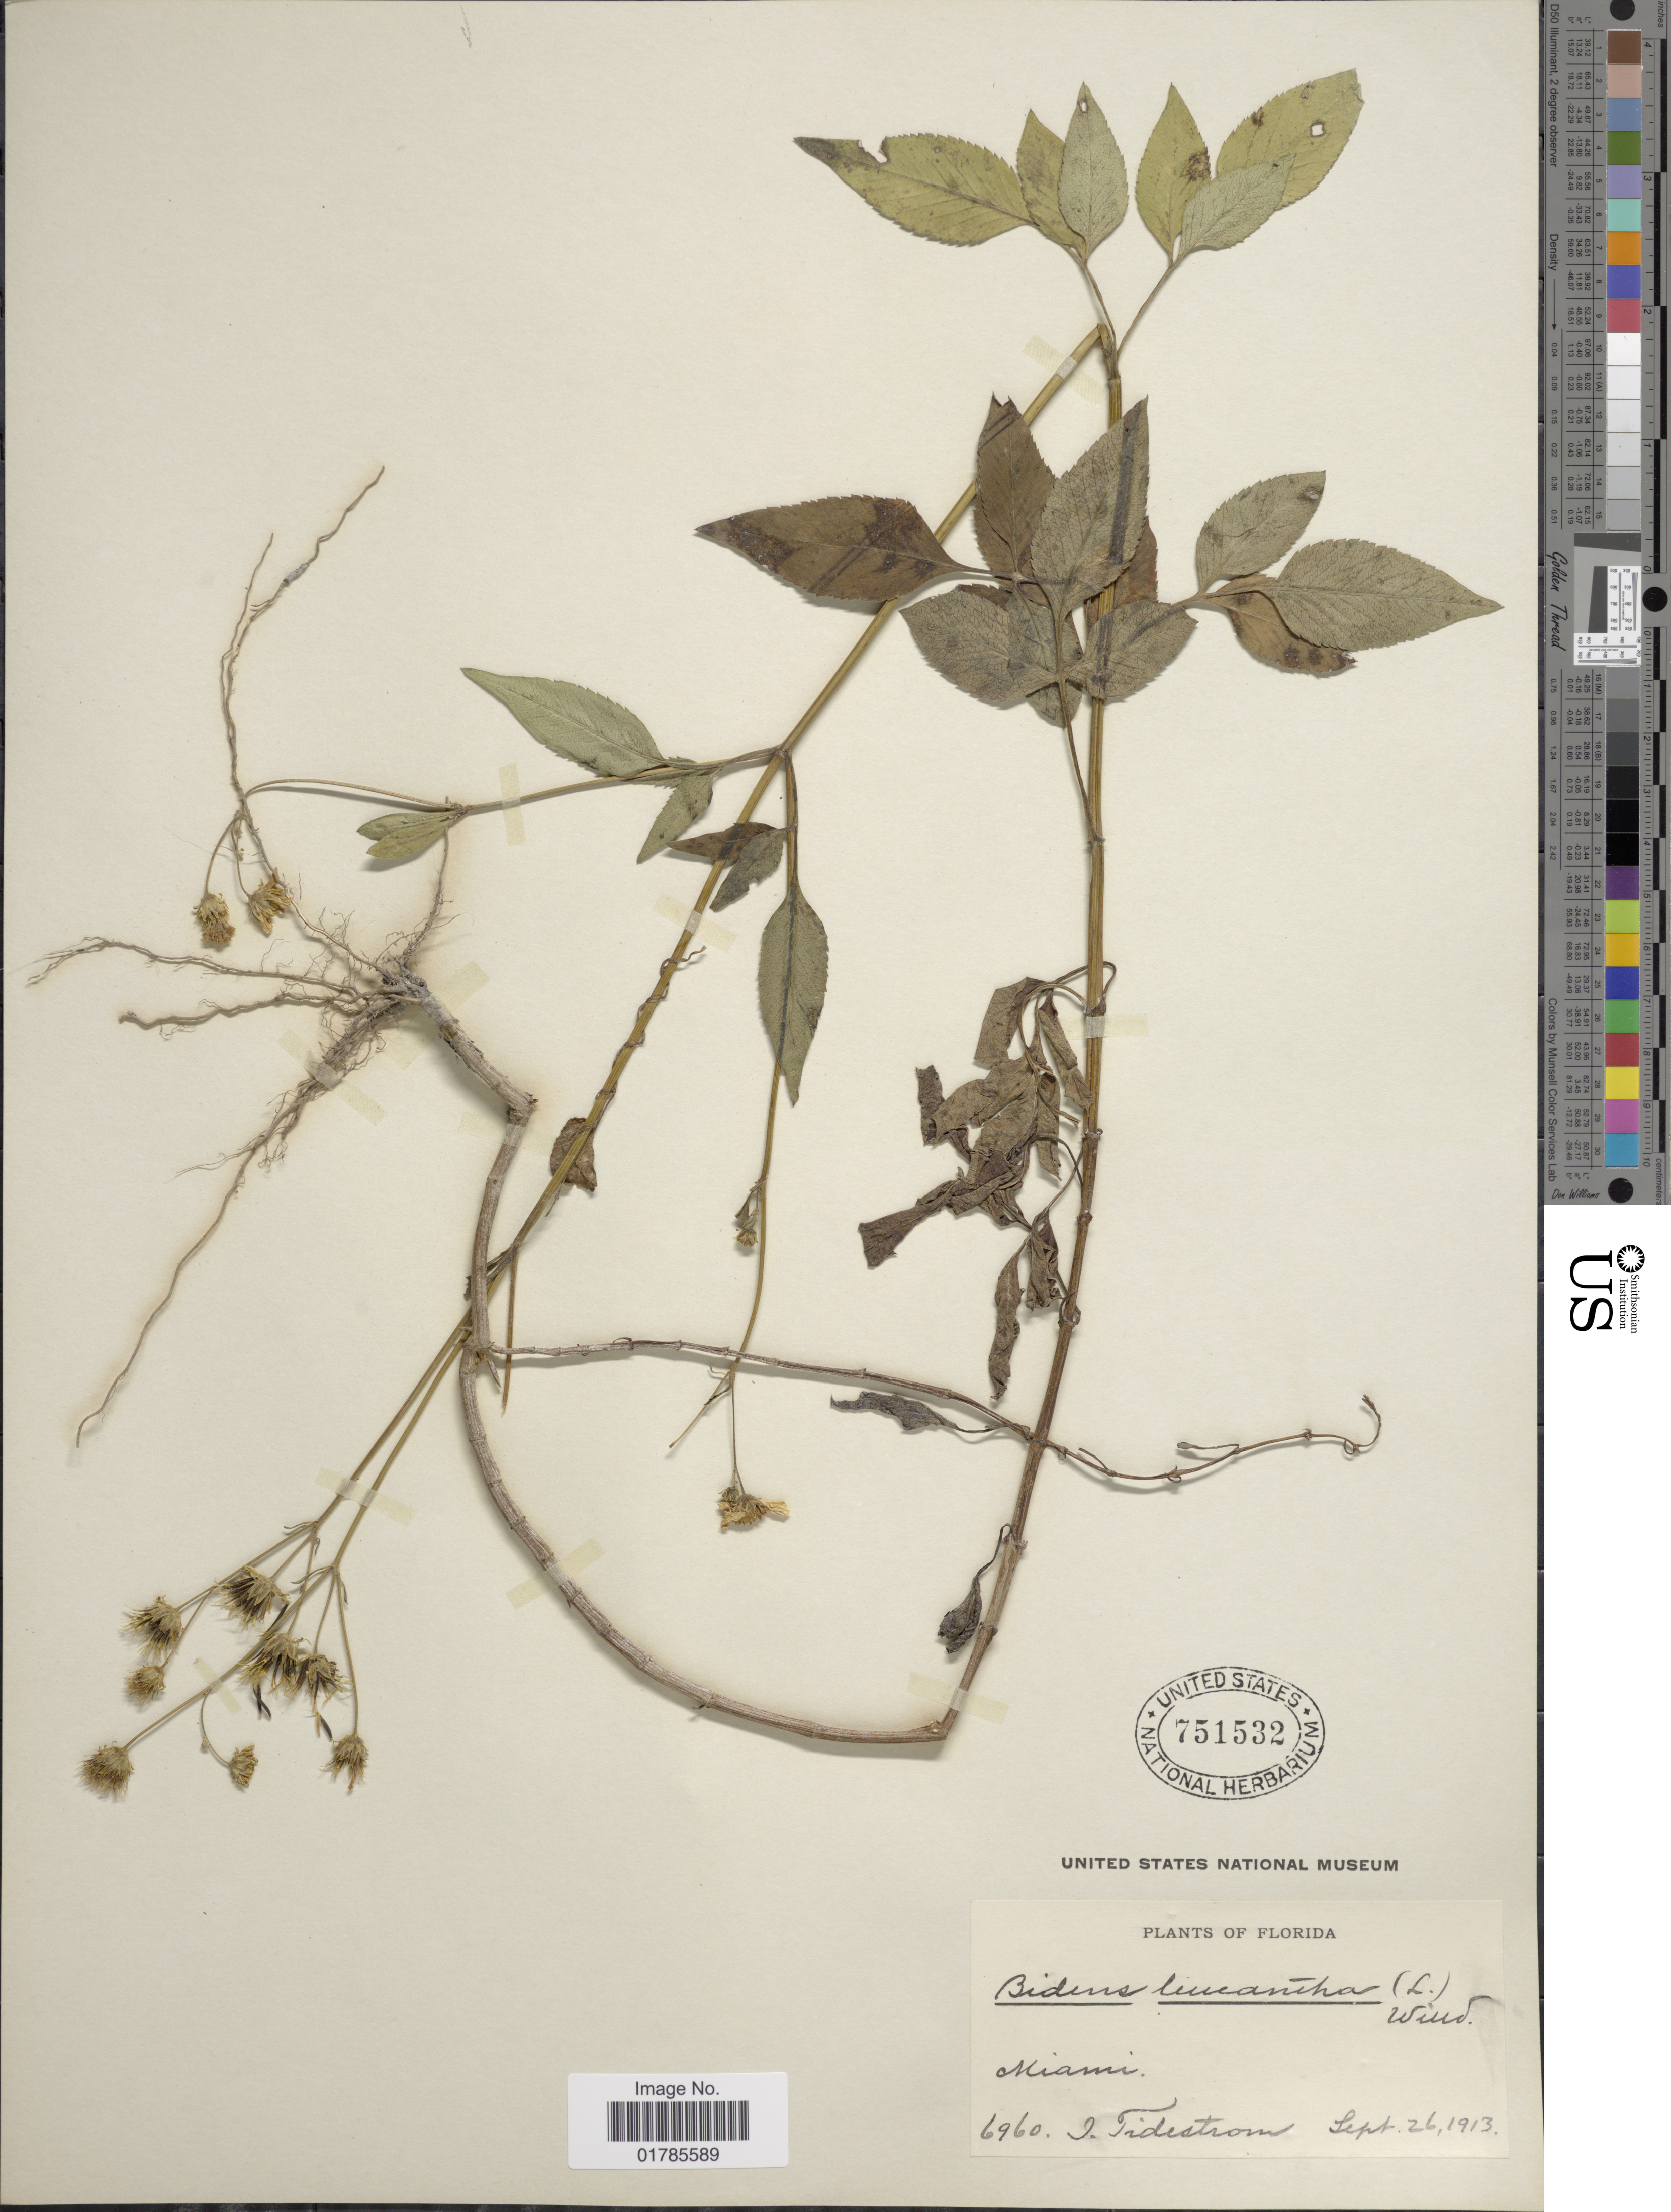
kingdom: Plantae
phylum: Tracheophyta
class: Magnoliopsida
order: Asterales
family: Asteraceae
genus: Bidens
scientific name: Bidens alba var. radiata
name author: (Sch. Bip.) R.E. Ballard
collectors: I. F. Tidestrom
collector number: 6960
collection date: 1913-09-26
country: United States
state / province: Florida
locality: Miami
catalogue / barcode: US 751532